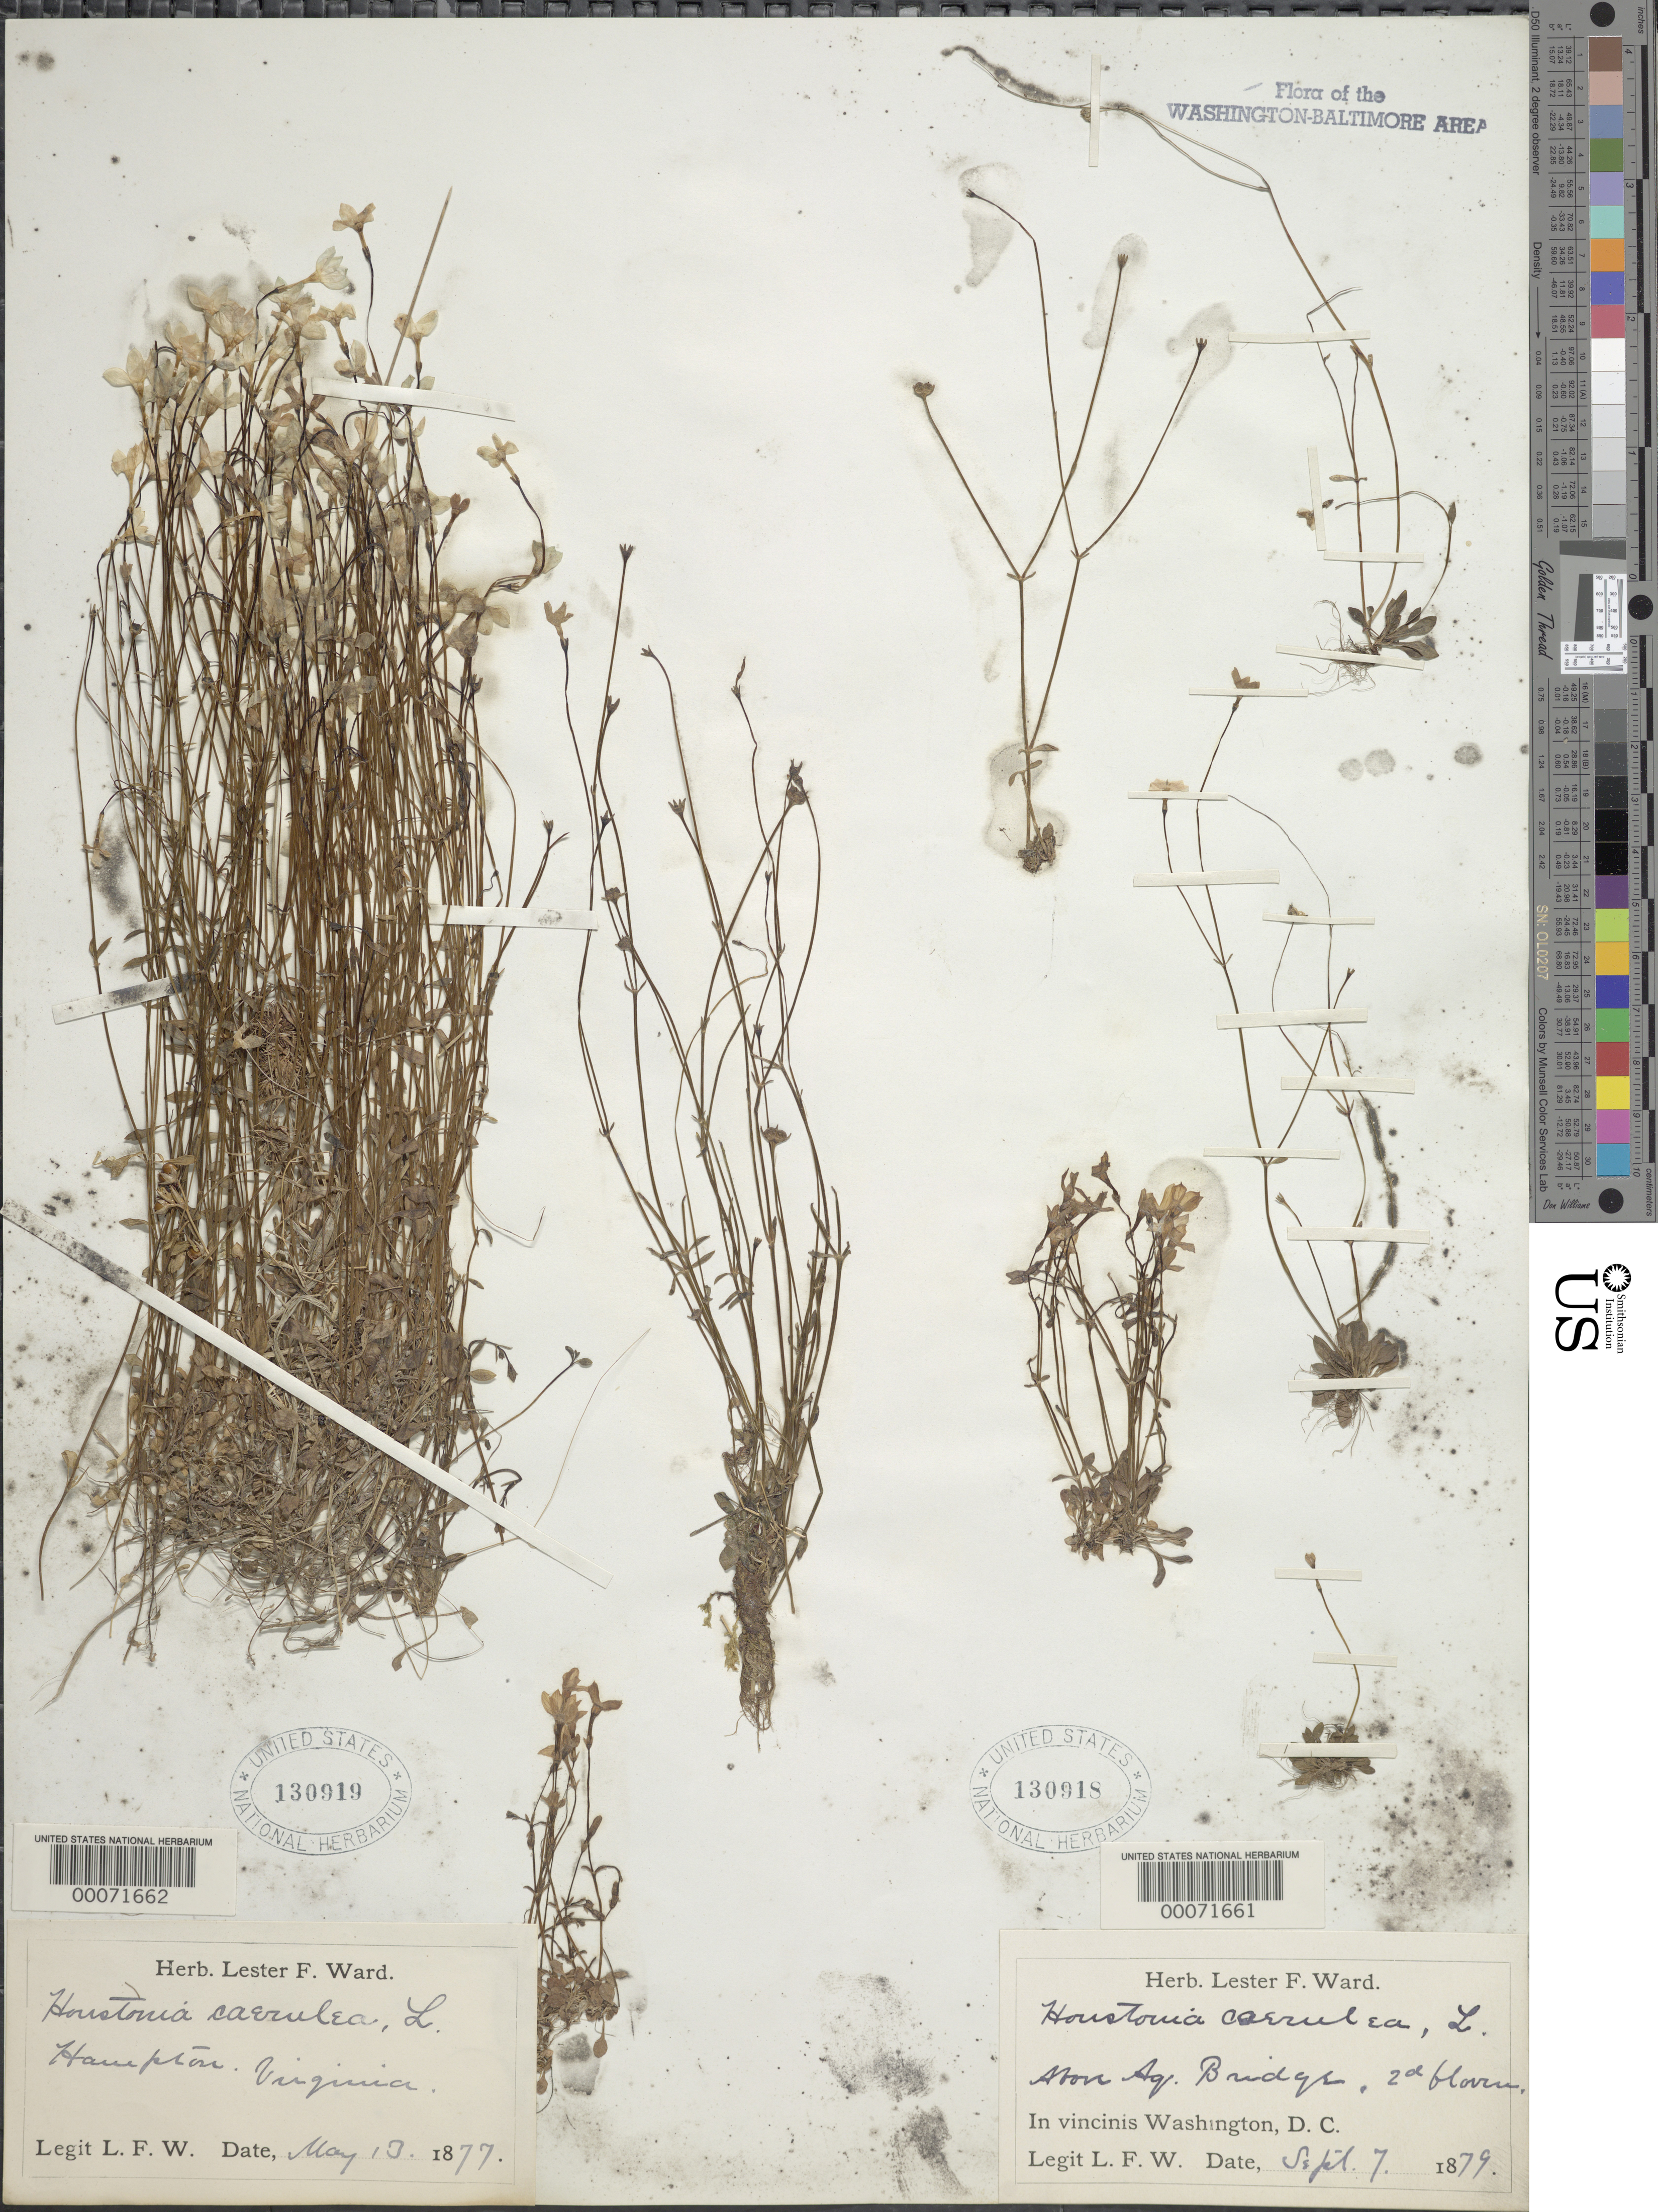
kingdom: Plantae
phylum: Tracheophyta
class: Magnoliopsida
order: Gentianales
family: Rubiaceae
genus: Houstonia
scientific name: Houstonia caerulea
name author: L.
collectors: L. F. Ward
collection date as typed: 07 Sep 1879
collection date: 1879-09-07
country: United States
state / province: District of Columbia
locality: Aqueduct Bridge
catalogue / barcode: US 130918